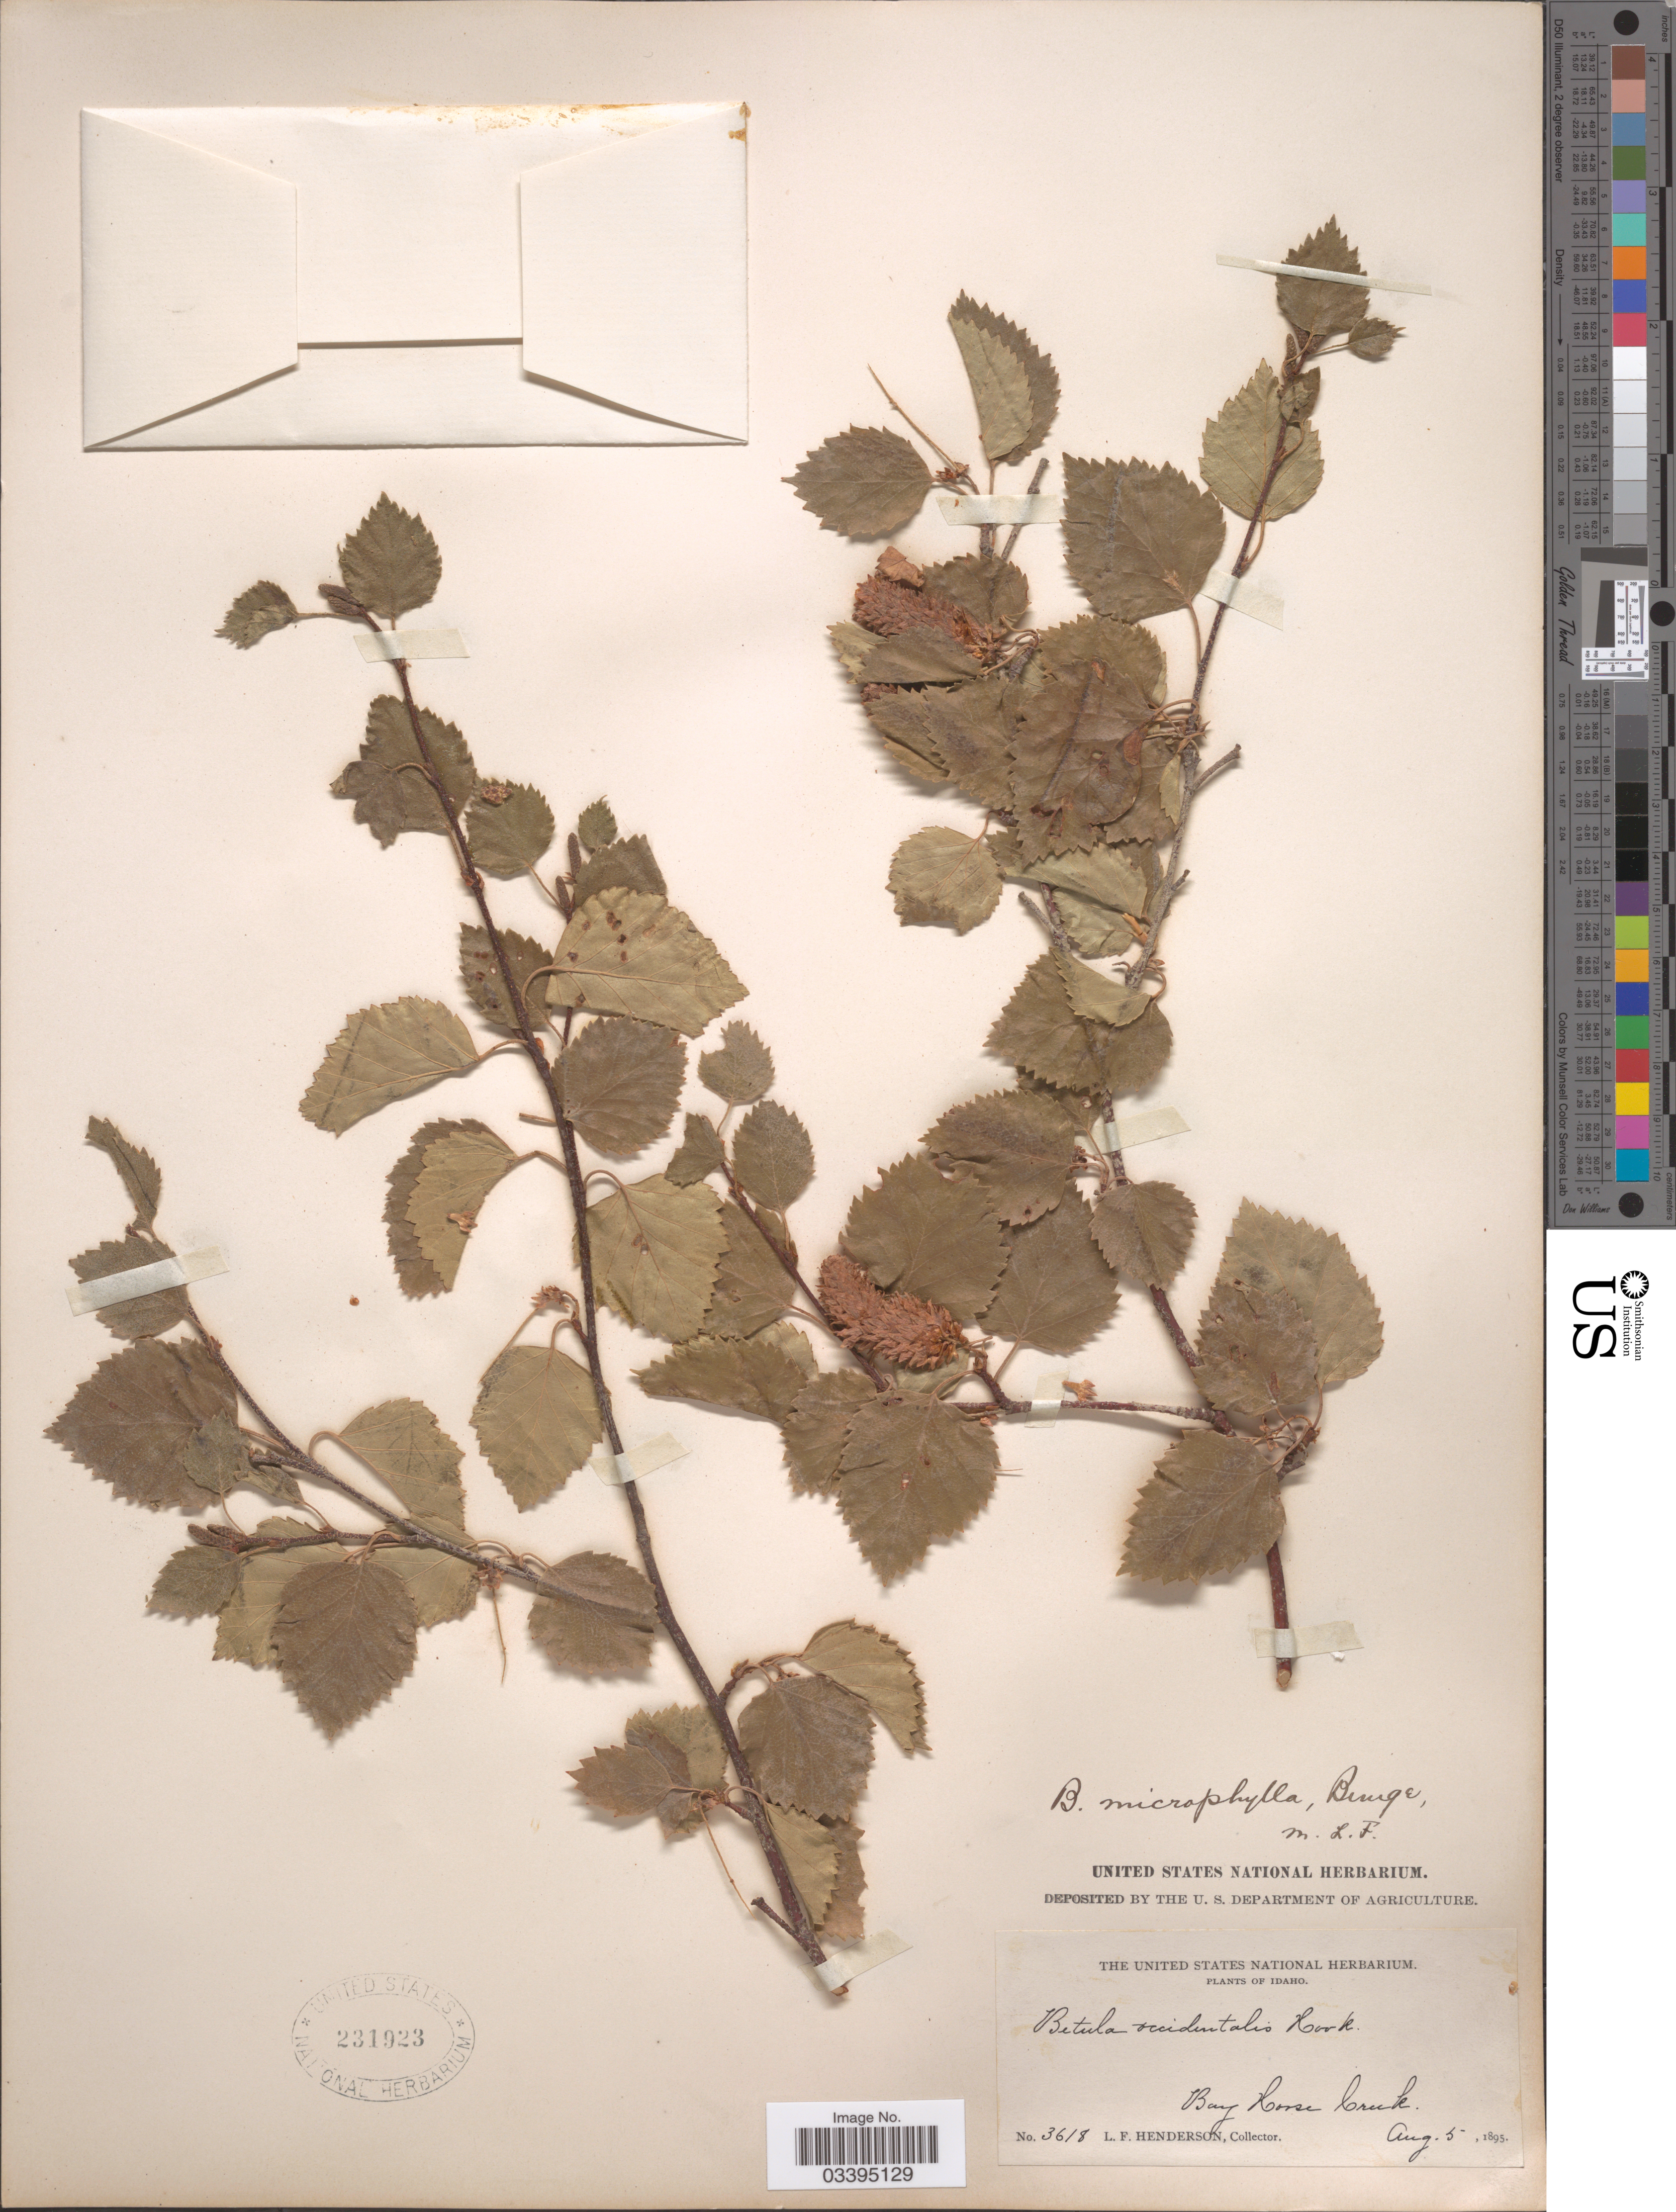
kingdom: Plantae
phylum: Tracheophyta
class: Magnoliopsida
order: Fagales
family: Betulaceae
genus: Betula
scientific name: Betula fontinalis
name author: Sarg.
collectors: L. Henderson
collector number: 3618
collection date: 1895-08-05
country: United States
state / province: Idaho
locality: Bay Horse Creek.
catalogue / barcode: US 231923